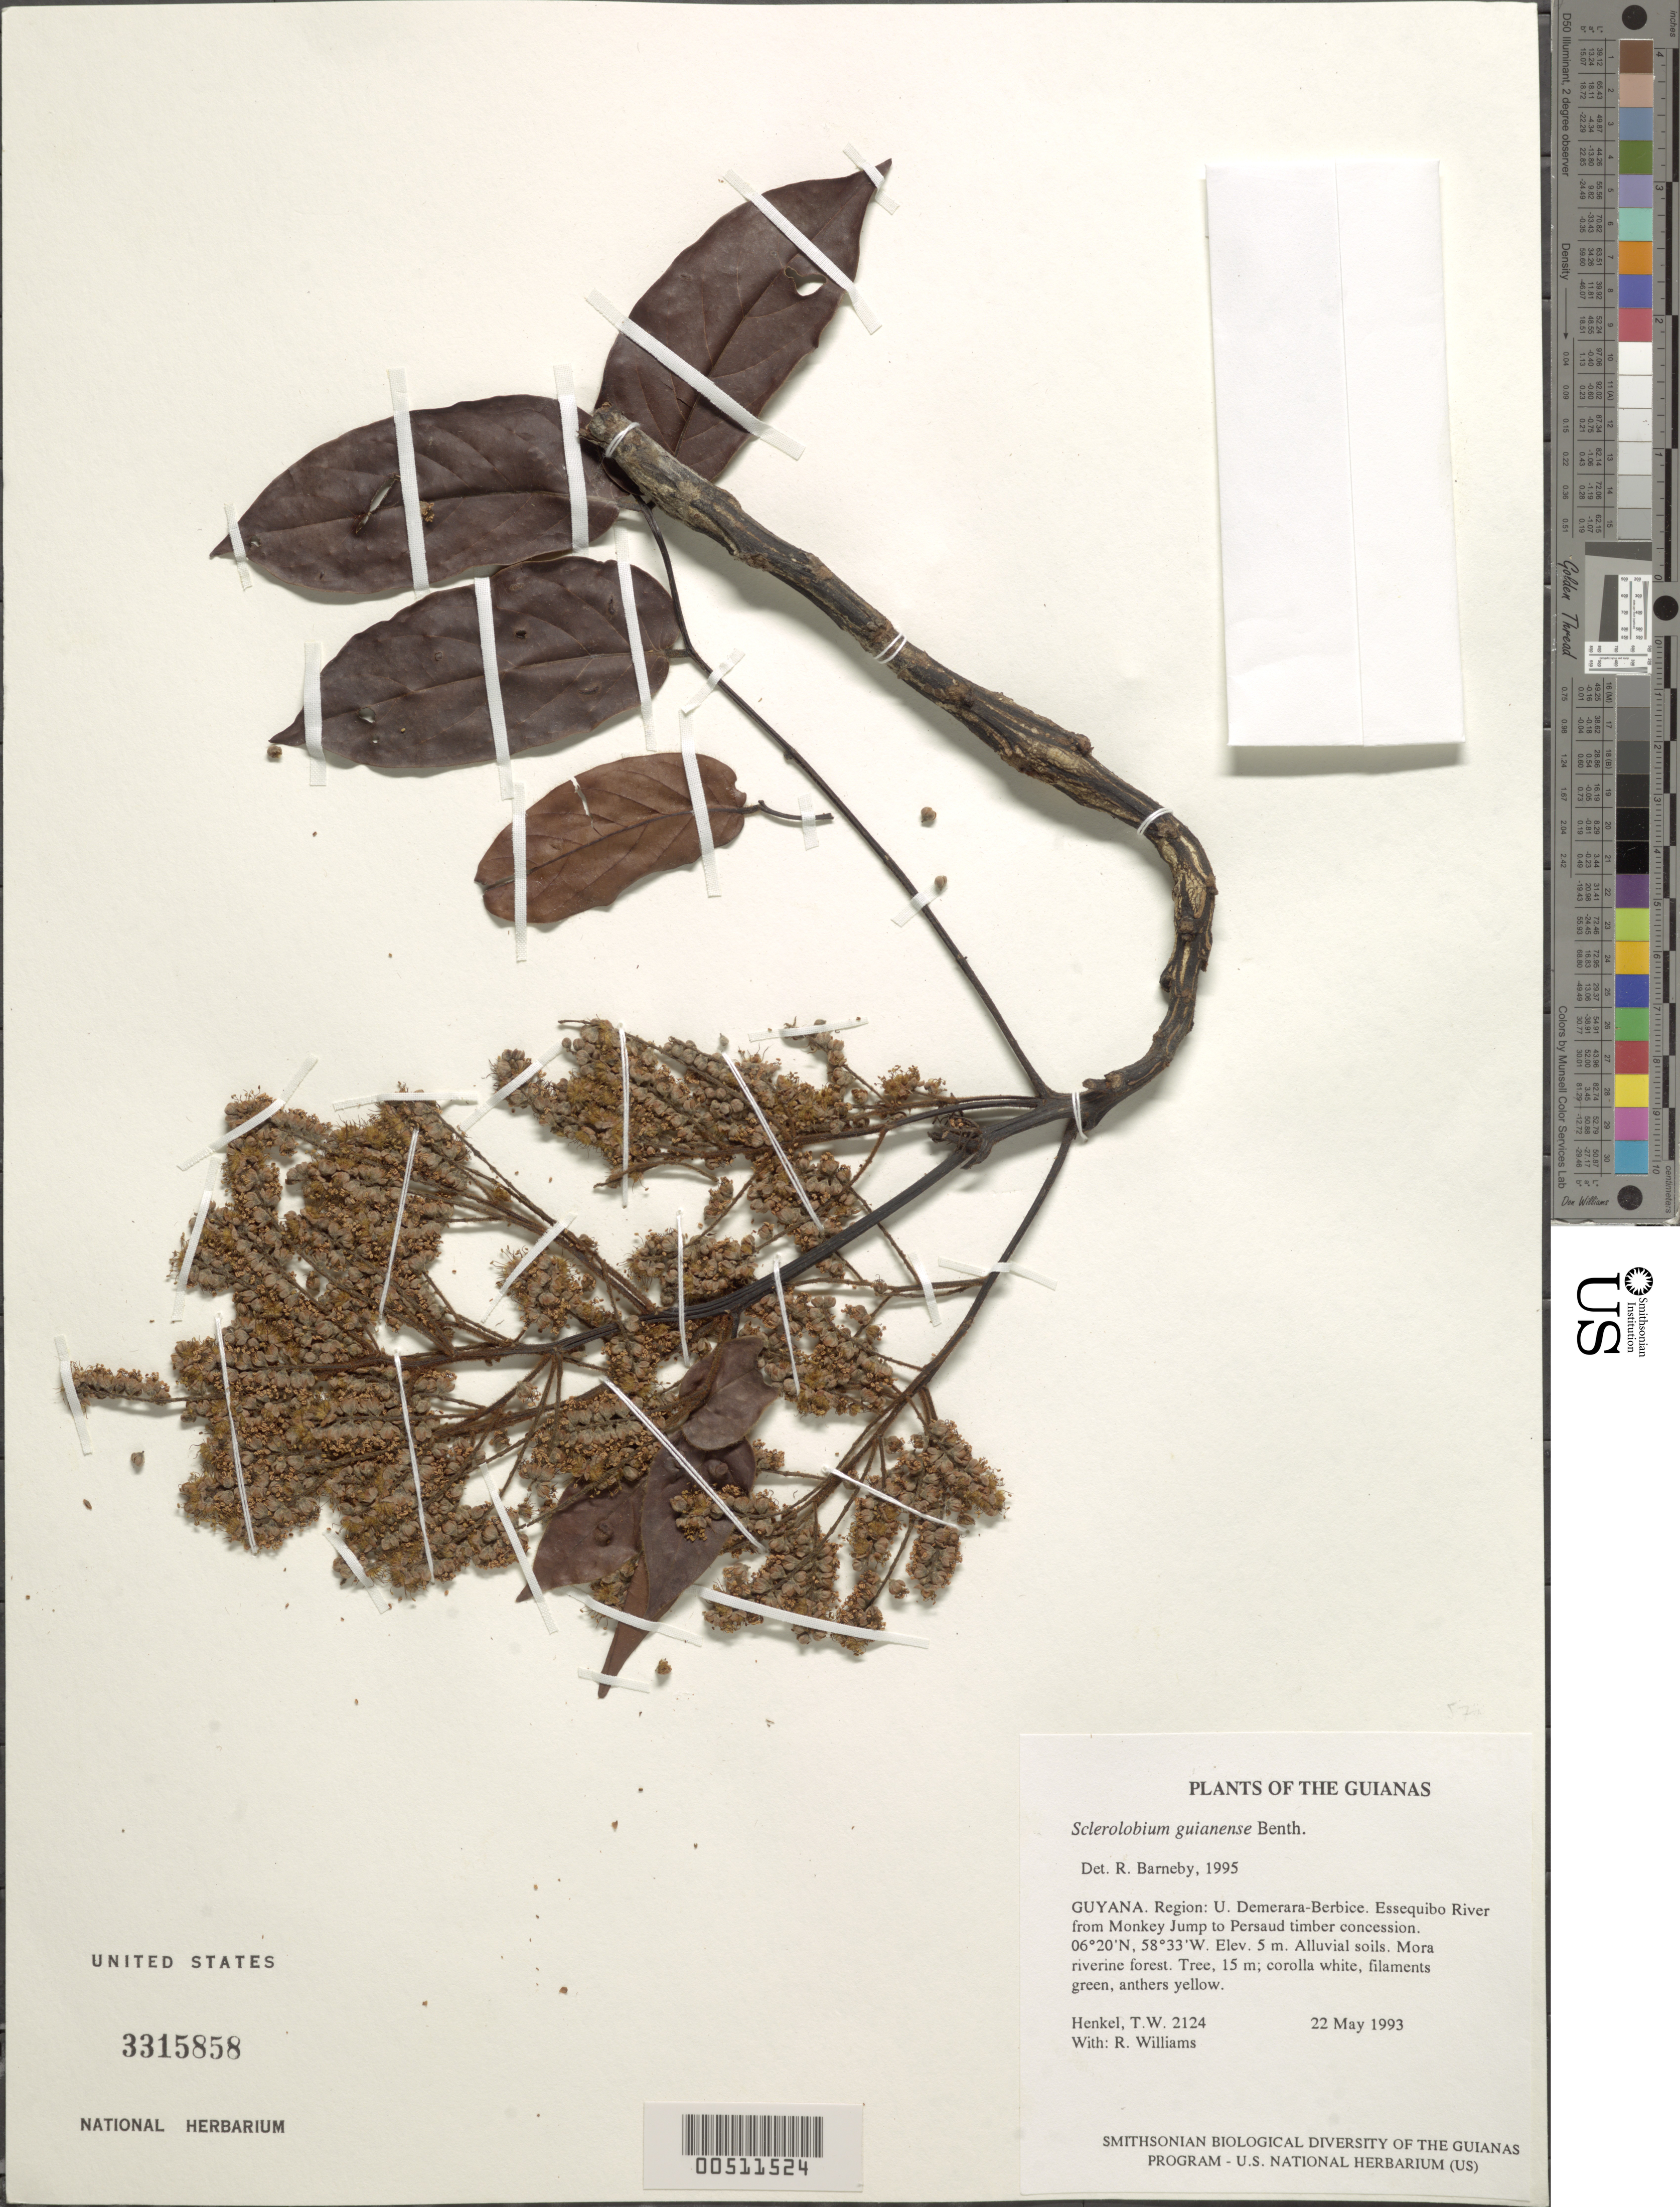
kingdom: Plantae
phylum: Tracheophyta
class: Magnoliopsida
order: Fabales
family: Fabaceae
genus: Tachigali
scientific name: Tachigali guianensis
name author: (Benth.) Zarucchi & Herend.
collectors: T. Henkel & R. Williams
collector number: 2124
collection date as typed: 22 May 1993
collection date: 1993-05-22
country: Guyana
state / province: U. Demerara-Berbice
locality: Essequibo River from Monkey Jump to Persaud timber concession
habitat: Alluvial soils. Mora riverine forest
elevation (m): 5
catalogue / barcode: US 3315858